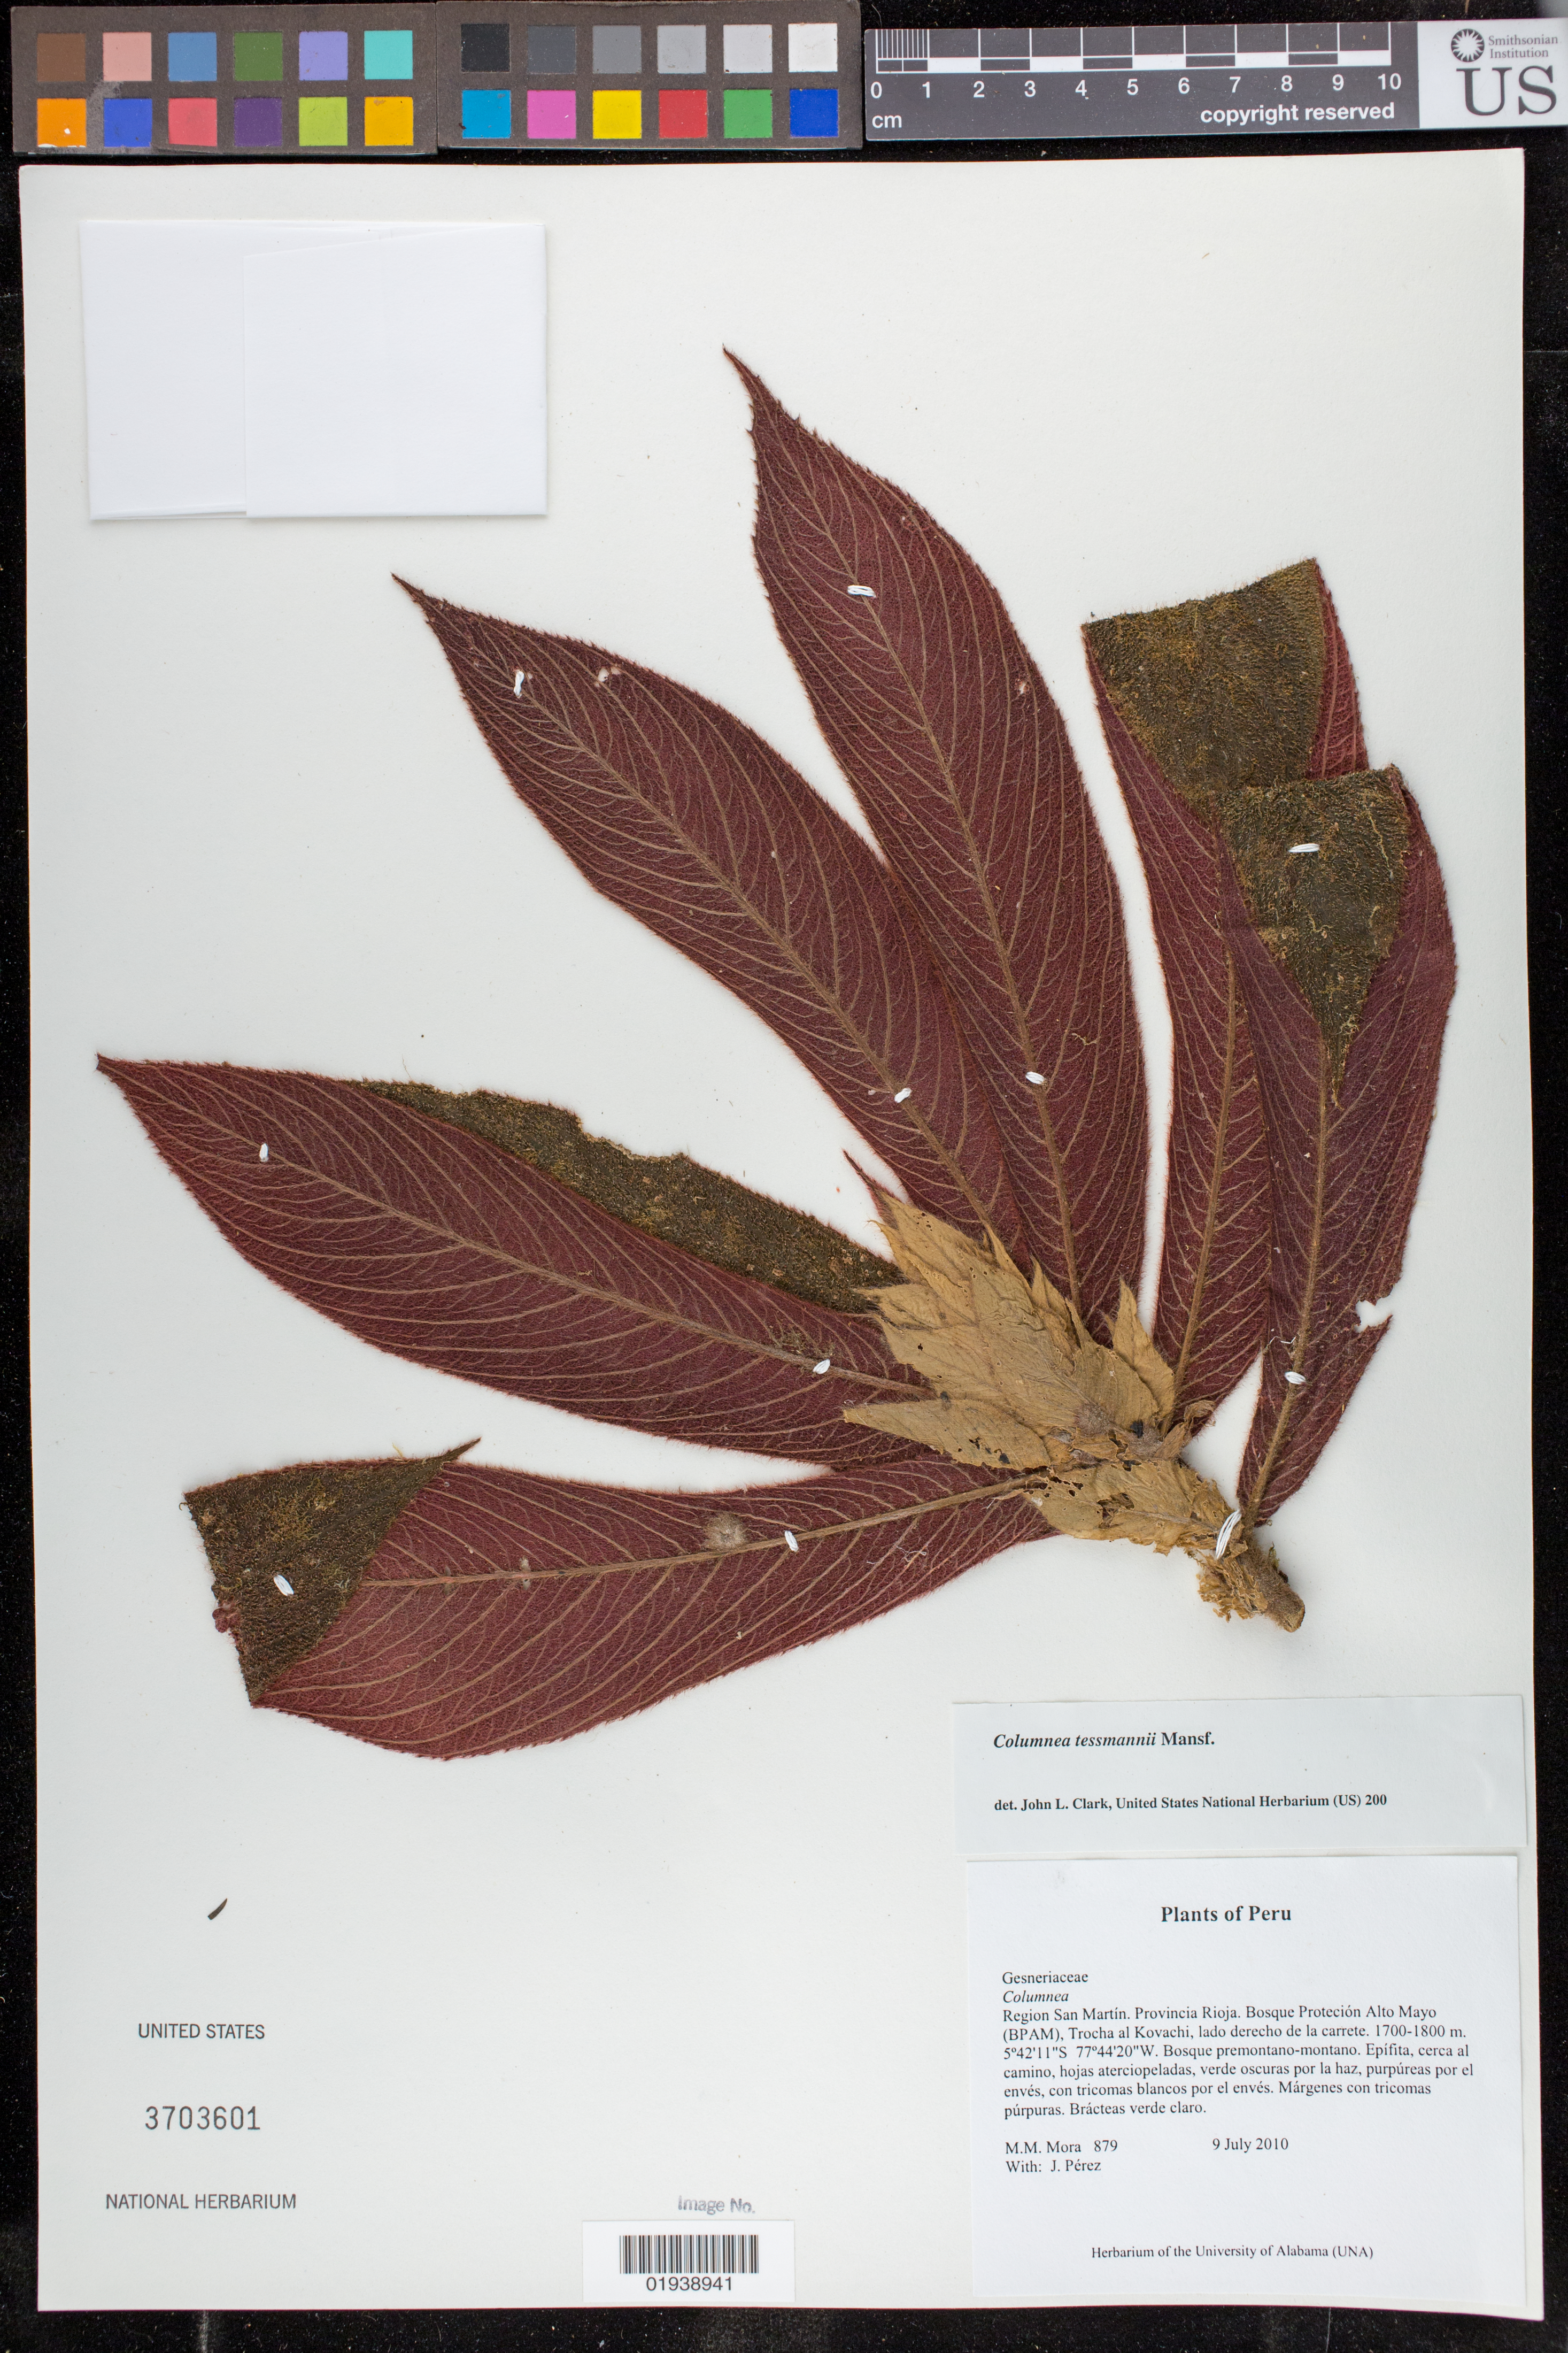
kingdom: Plantae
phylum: Tracheophyta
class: Magnoliopsida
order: Lamiales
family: Gesneriaceae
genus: Columnea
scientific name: Columnea tessmannii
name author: Mansf.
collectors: M. M. Mora & J. Perez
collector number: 879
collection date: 2010-07-09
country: Peru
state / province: San Martín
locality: Provincia Rioja. Bosque Protecion Alto Mayo (BPAM), Trocha al Kovachi, lado derecho de la carretera.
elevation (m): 1700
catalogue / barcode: US 3703601